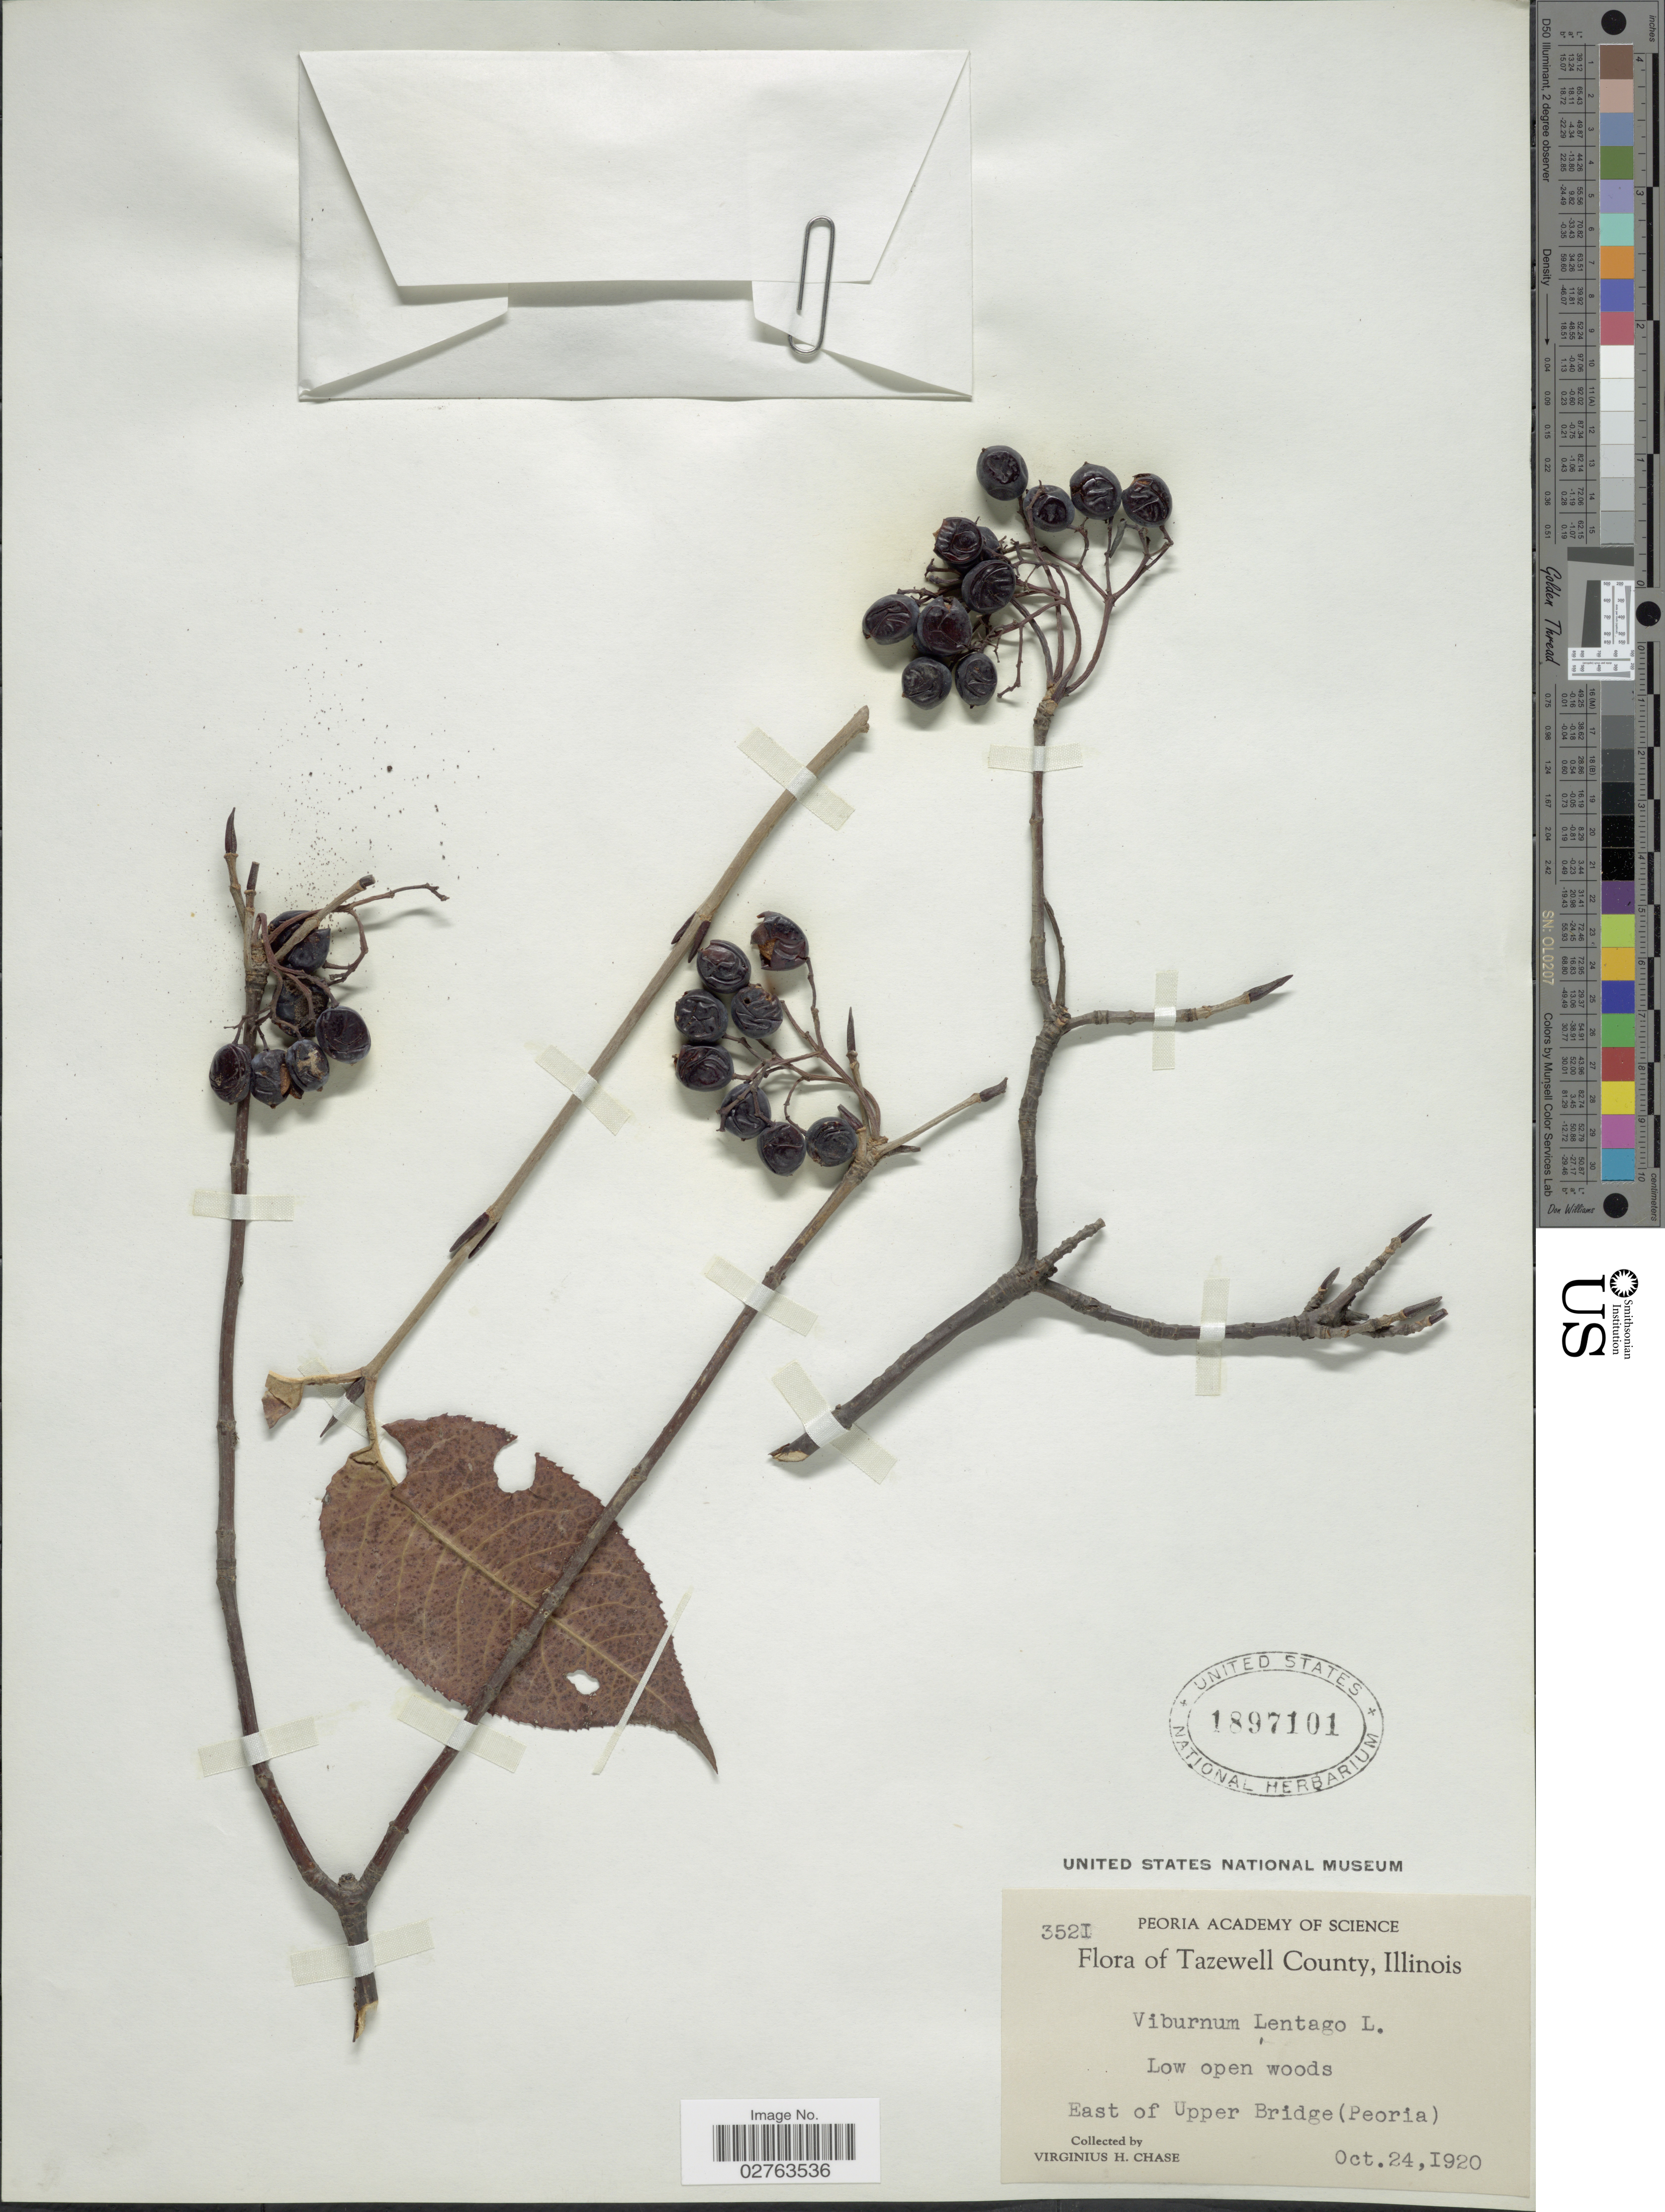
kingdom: Plantae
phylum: Tracheophyta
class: Magnoliopsida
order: Dipsacales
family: Viburnaceae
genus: Viburnum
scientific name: Viburnum lentago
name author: L.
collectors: V. H. Chase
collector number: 3521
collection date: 1920-10-24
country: United States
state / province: Illinois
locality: Tazewell County. East of Upper Bridge (Peoria).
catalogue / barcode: US 1897101